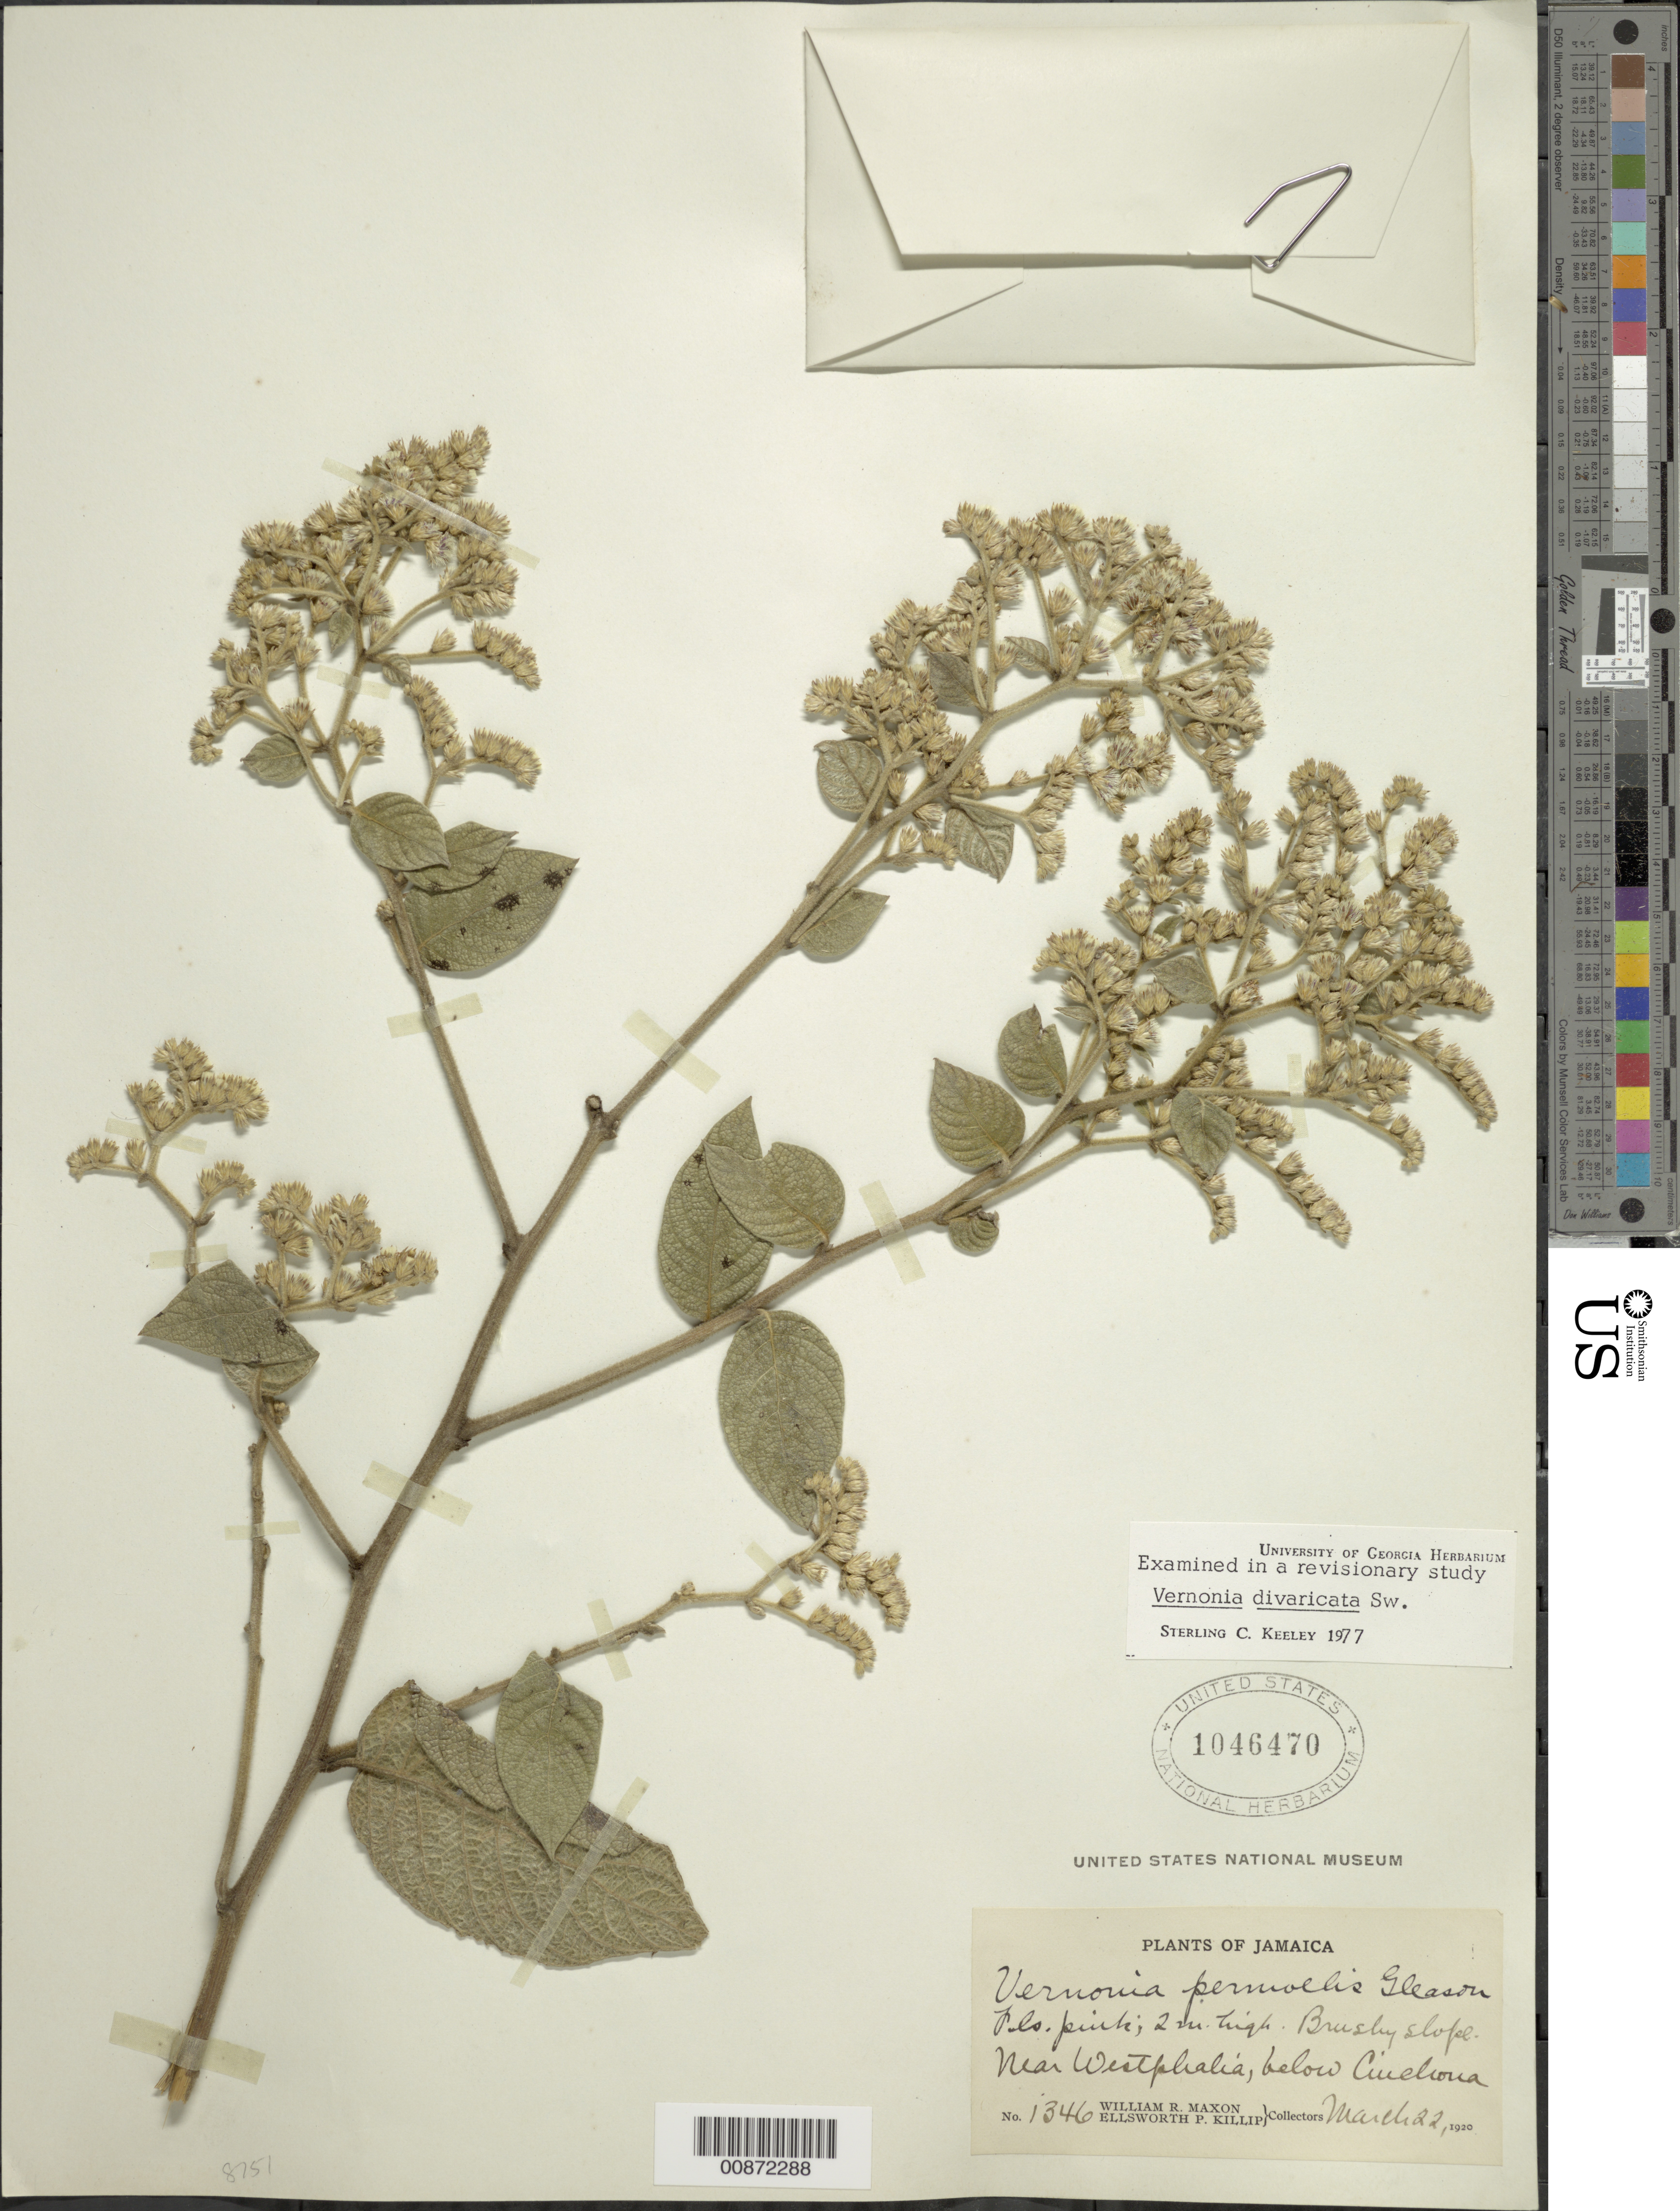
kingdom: Plantae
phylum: Tracheophyta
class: Magnoliopsida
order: Asterales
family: Asteraceae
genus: Lepidaploa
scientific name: Lepidaploa arborescens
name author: (L.) H. Rob.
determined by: Keeley, S. C.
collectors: W. R. Maxon & E. P. Killip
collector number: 1346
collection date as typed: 22 Mar 1920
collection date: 1920-03-22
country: Jamaica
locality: Near Westphalia, below Cinchoua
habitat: Brushy slope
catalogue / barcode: US 1046470